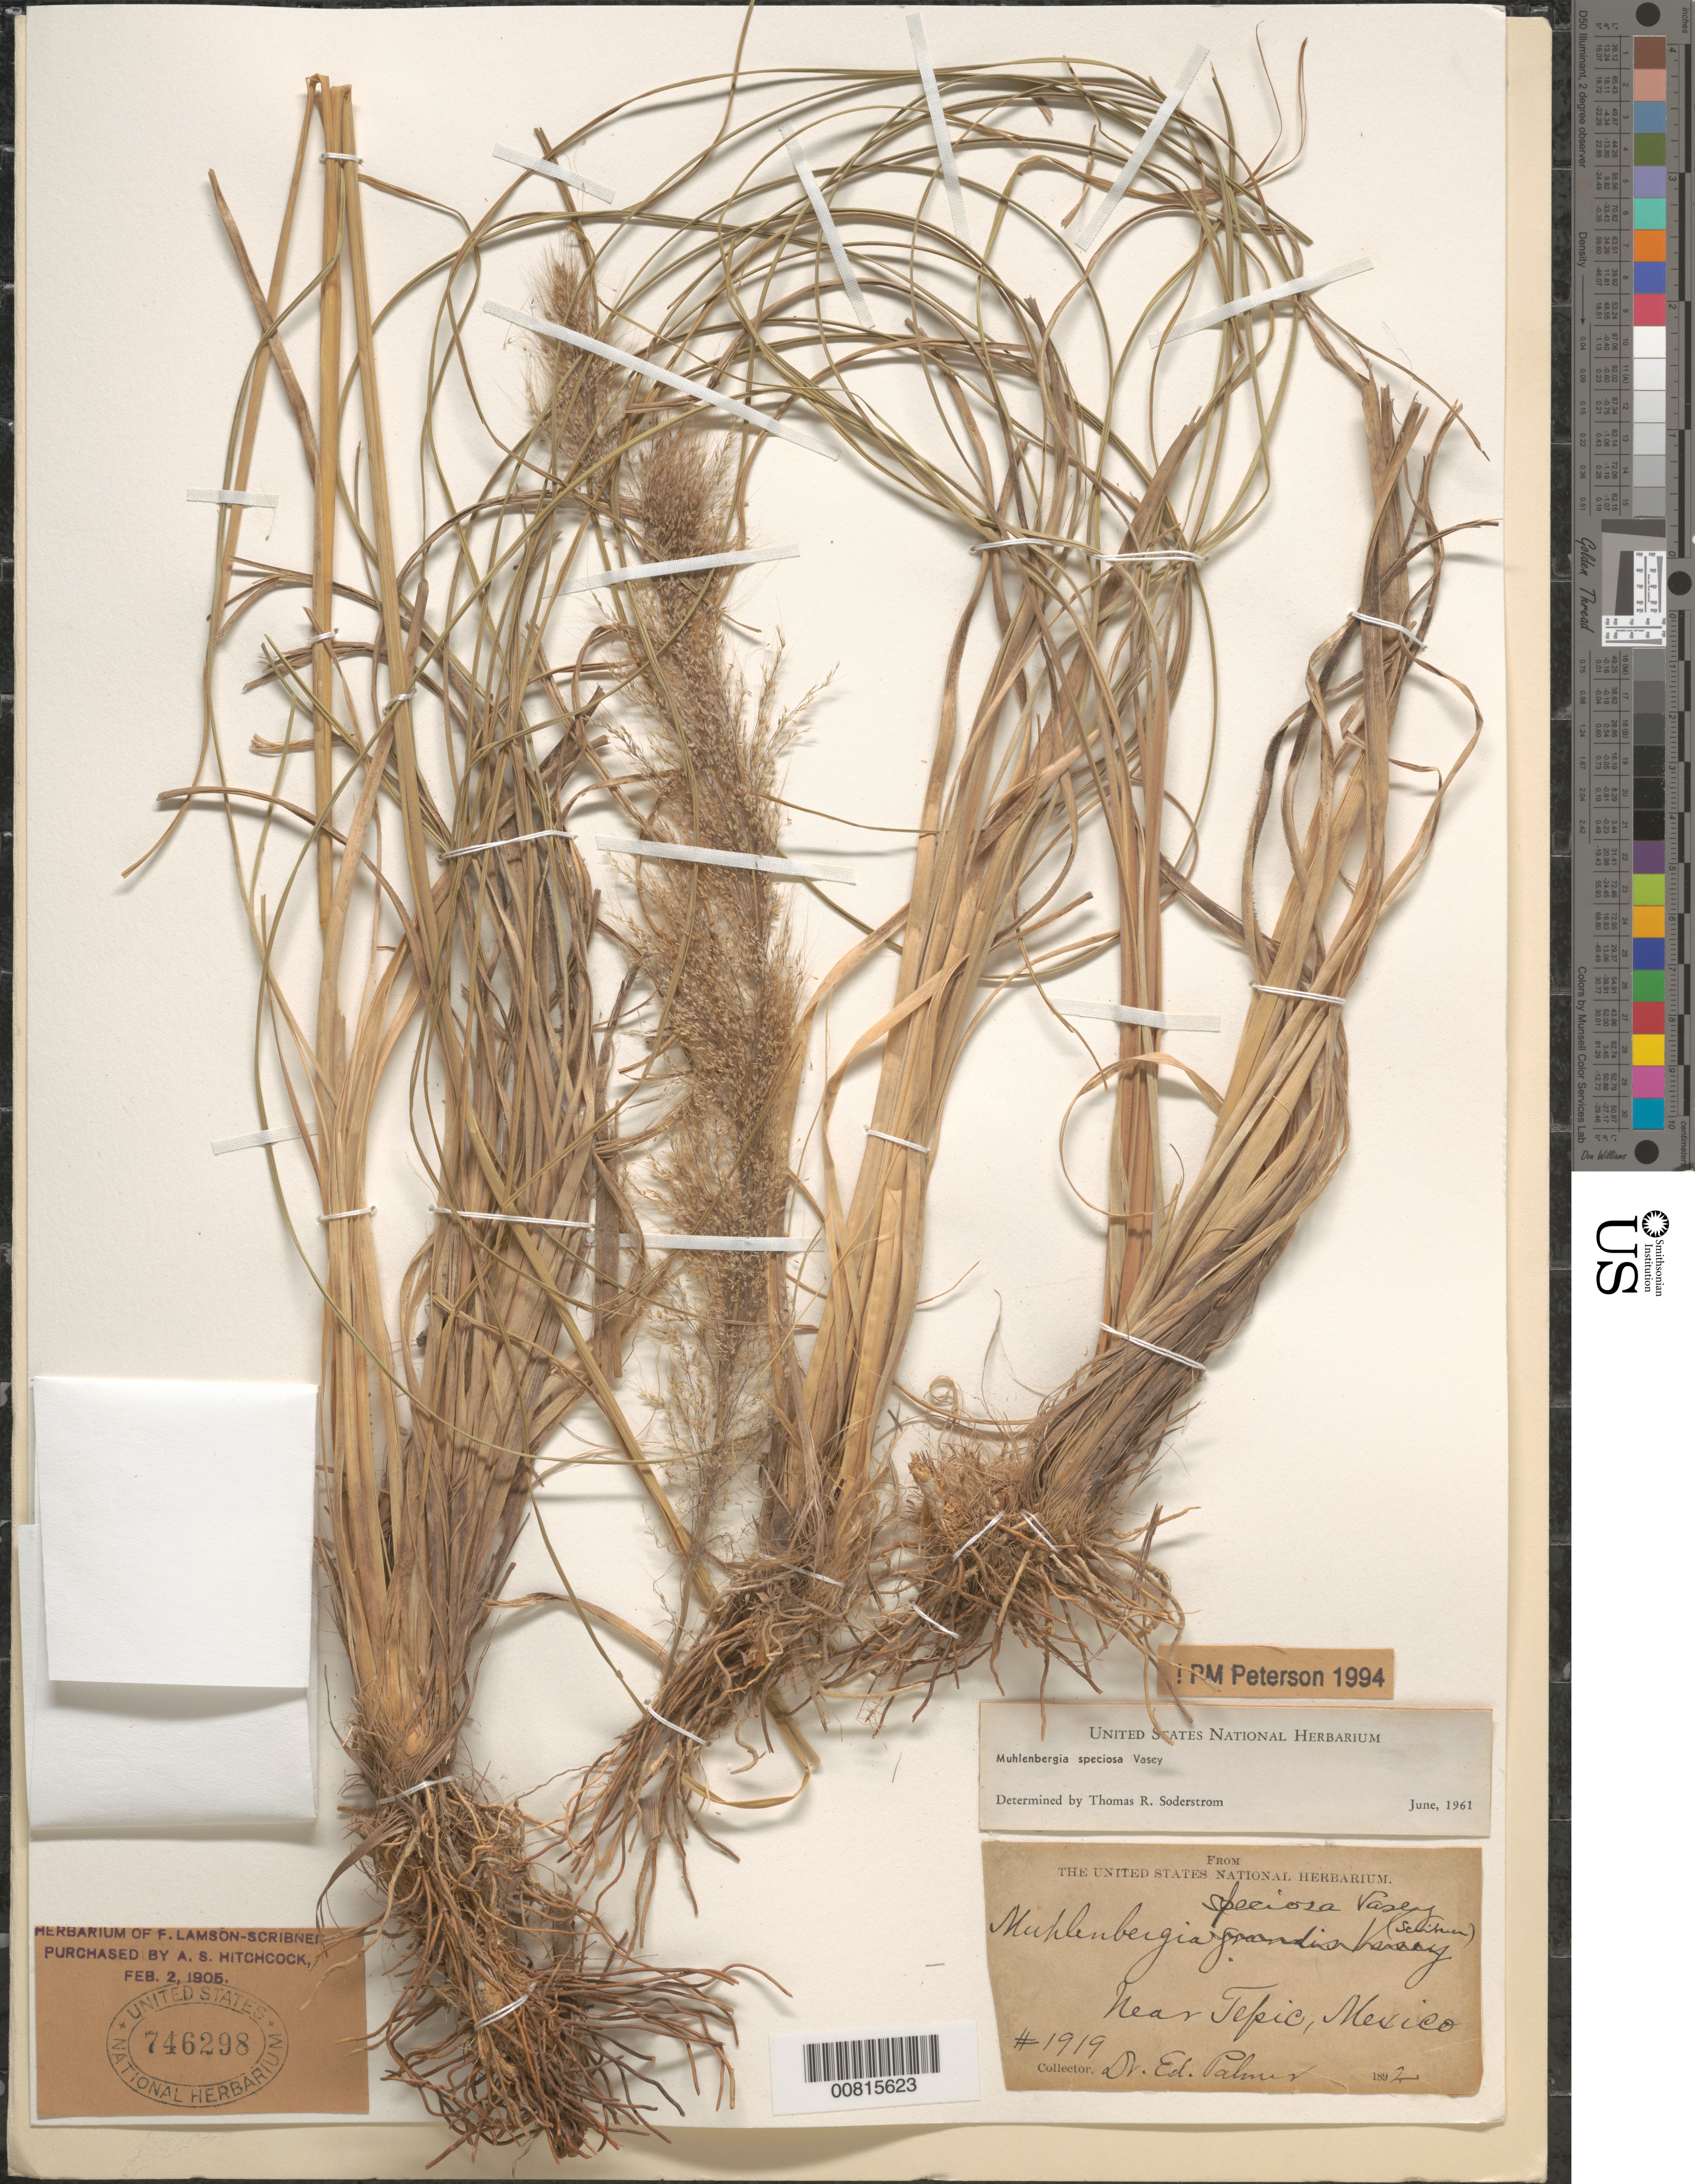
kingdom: Plantae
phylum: Tracheophyta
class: Liliopsida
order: Poales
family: Poaceae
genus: Muhlenbergia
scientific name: Muhlenbergia speciosa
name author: Vasey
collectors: E. Palmer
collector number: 1919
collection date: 1892-02-05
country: Mexico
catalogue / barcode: US 746298